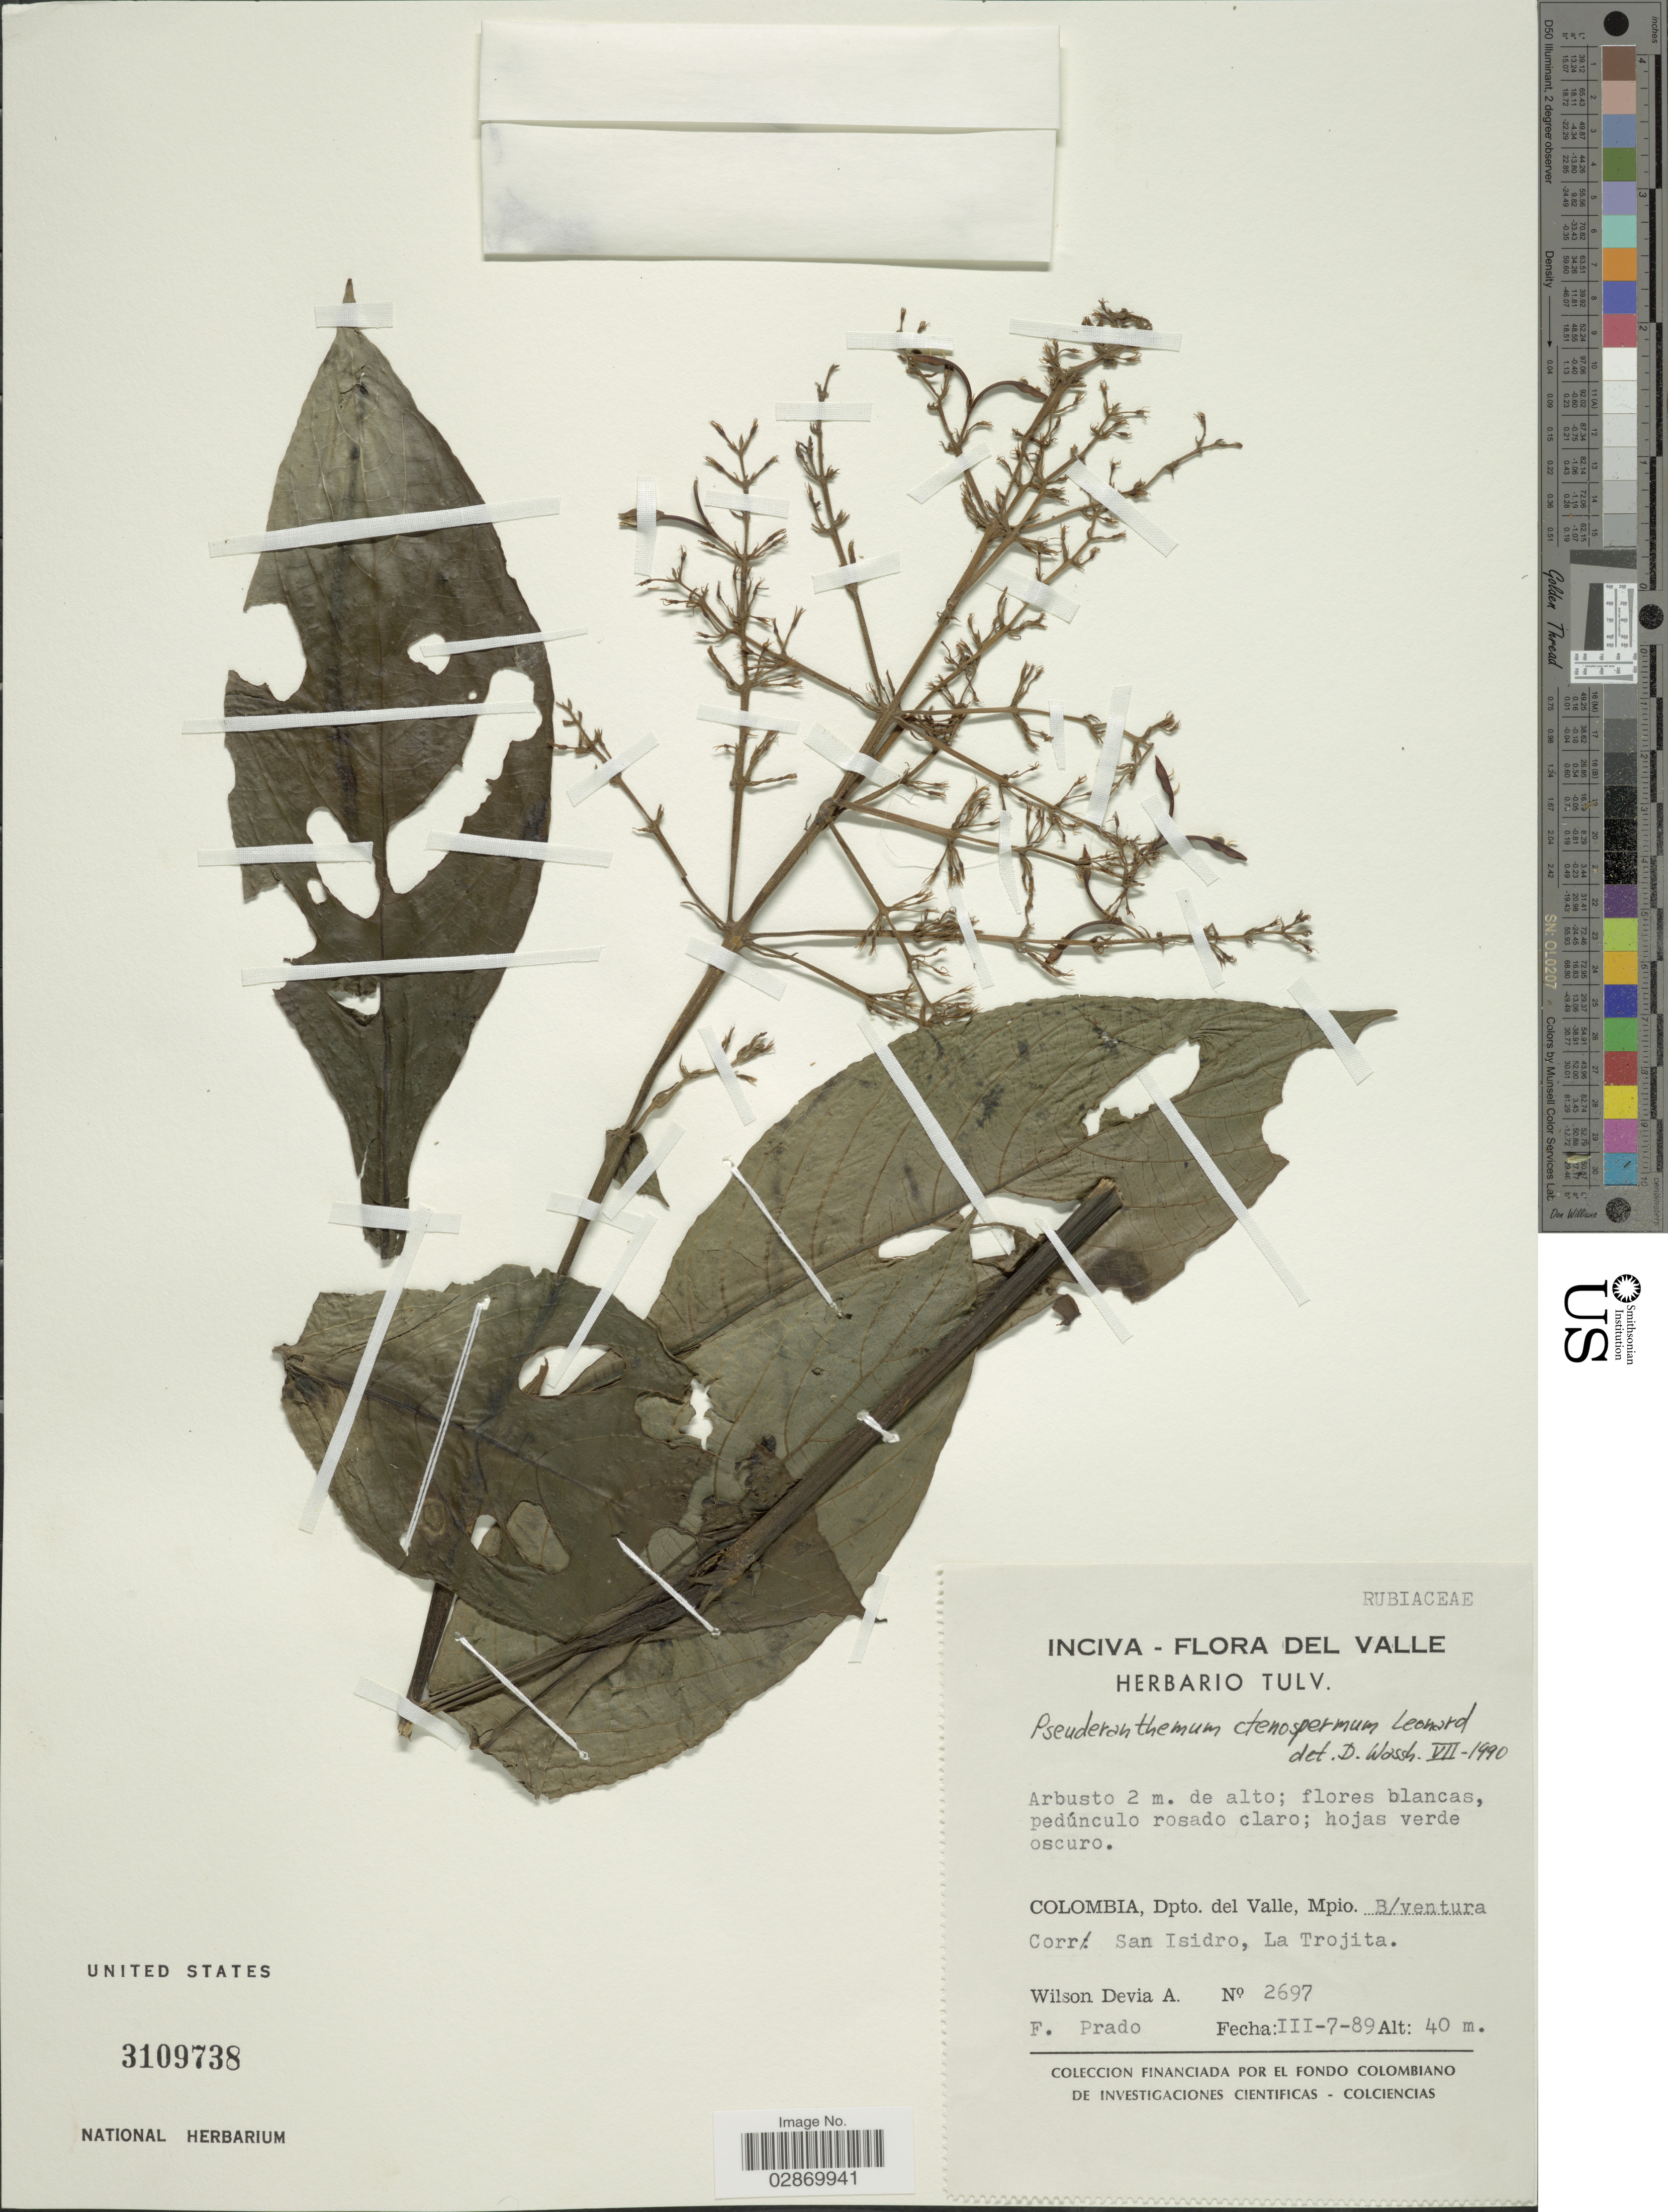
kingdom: Plantae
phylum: Tracheophyta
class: Magnoliopsida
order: Lamiales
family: Acanthaceae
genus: Pseuderanthemum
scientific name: Pseuderanthemum ctenospermum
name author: Leonard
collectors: W. Devia A. & F. Prado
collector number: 2697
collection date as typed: Transcribed d/m/y: 7/3/89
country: Colombia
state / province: Valle del Cauca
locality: Dpto. del Valle, Mpio. B/ventura, Corr. San Isidro, La Trojita.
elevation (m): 40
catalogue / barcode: US 3109738